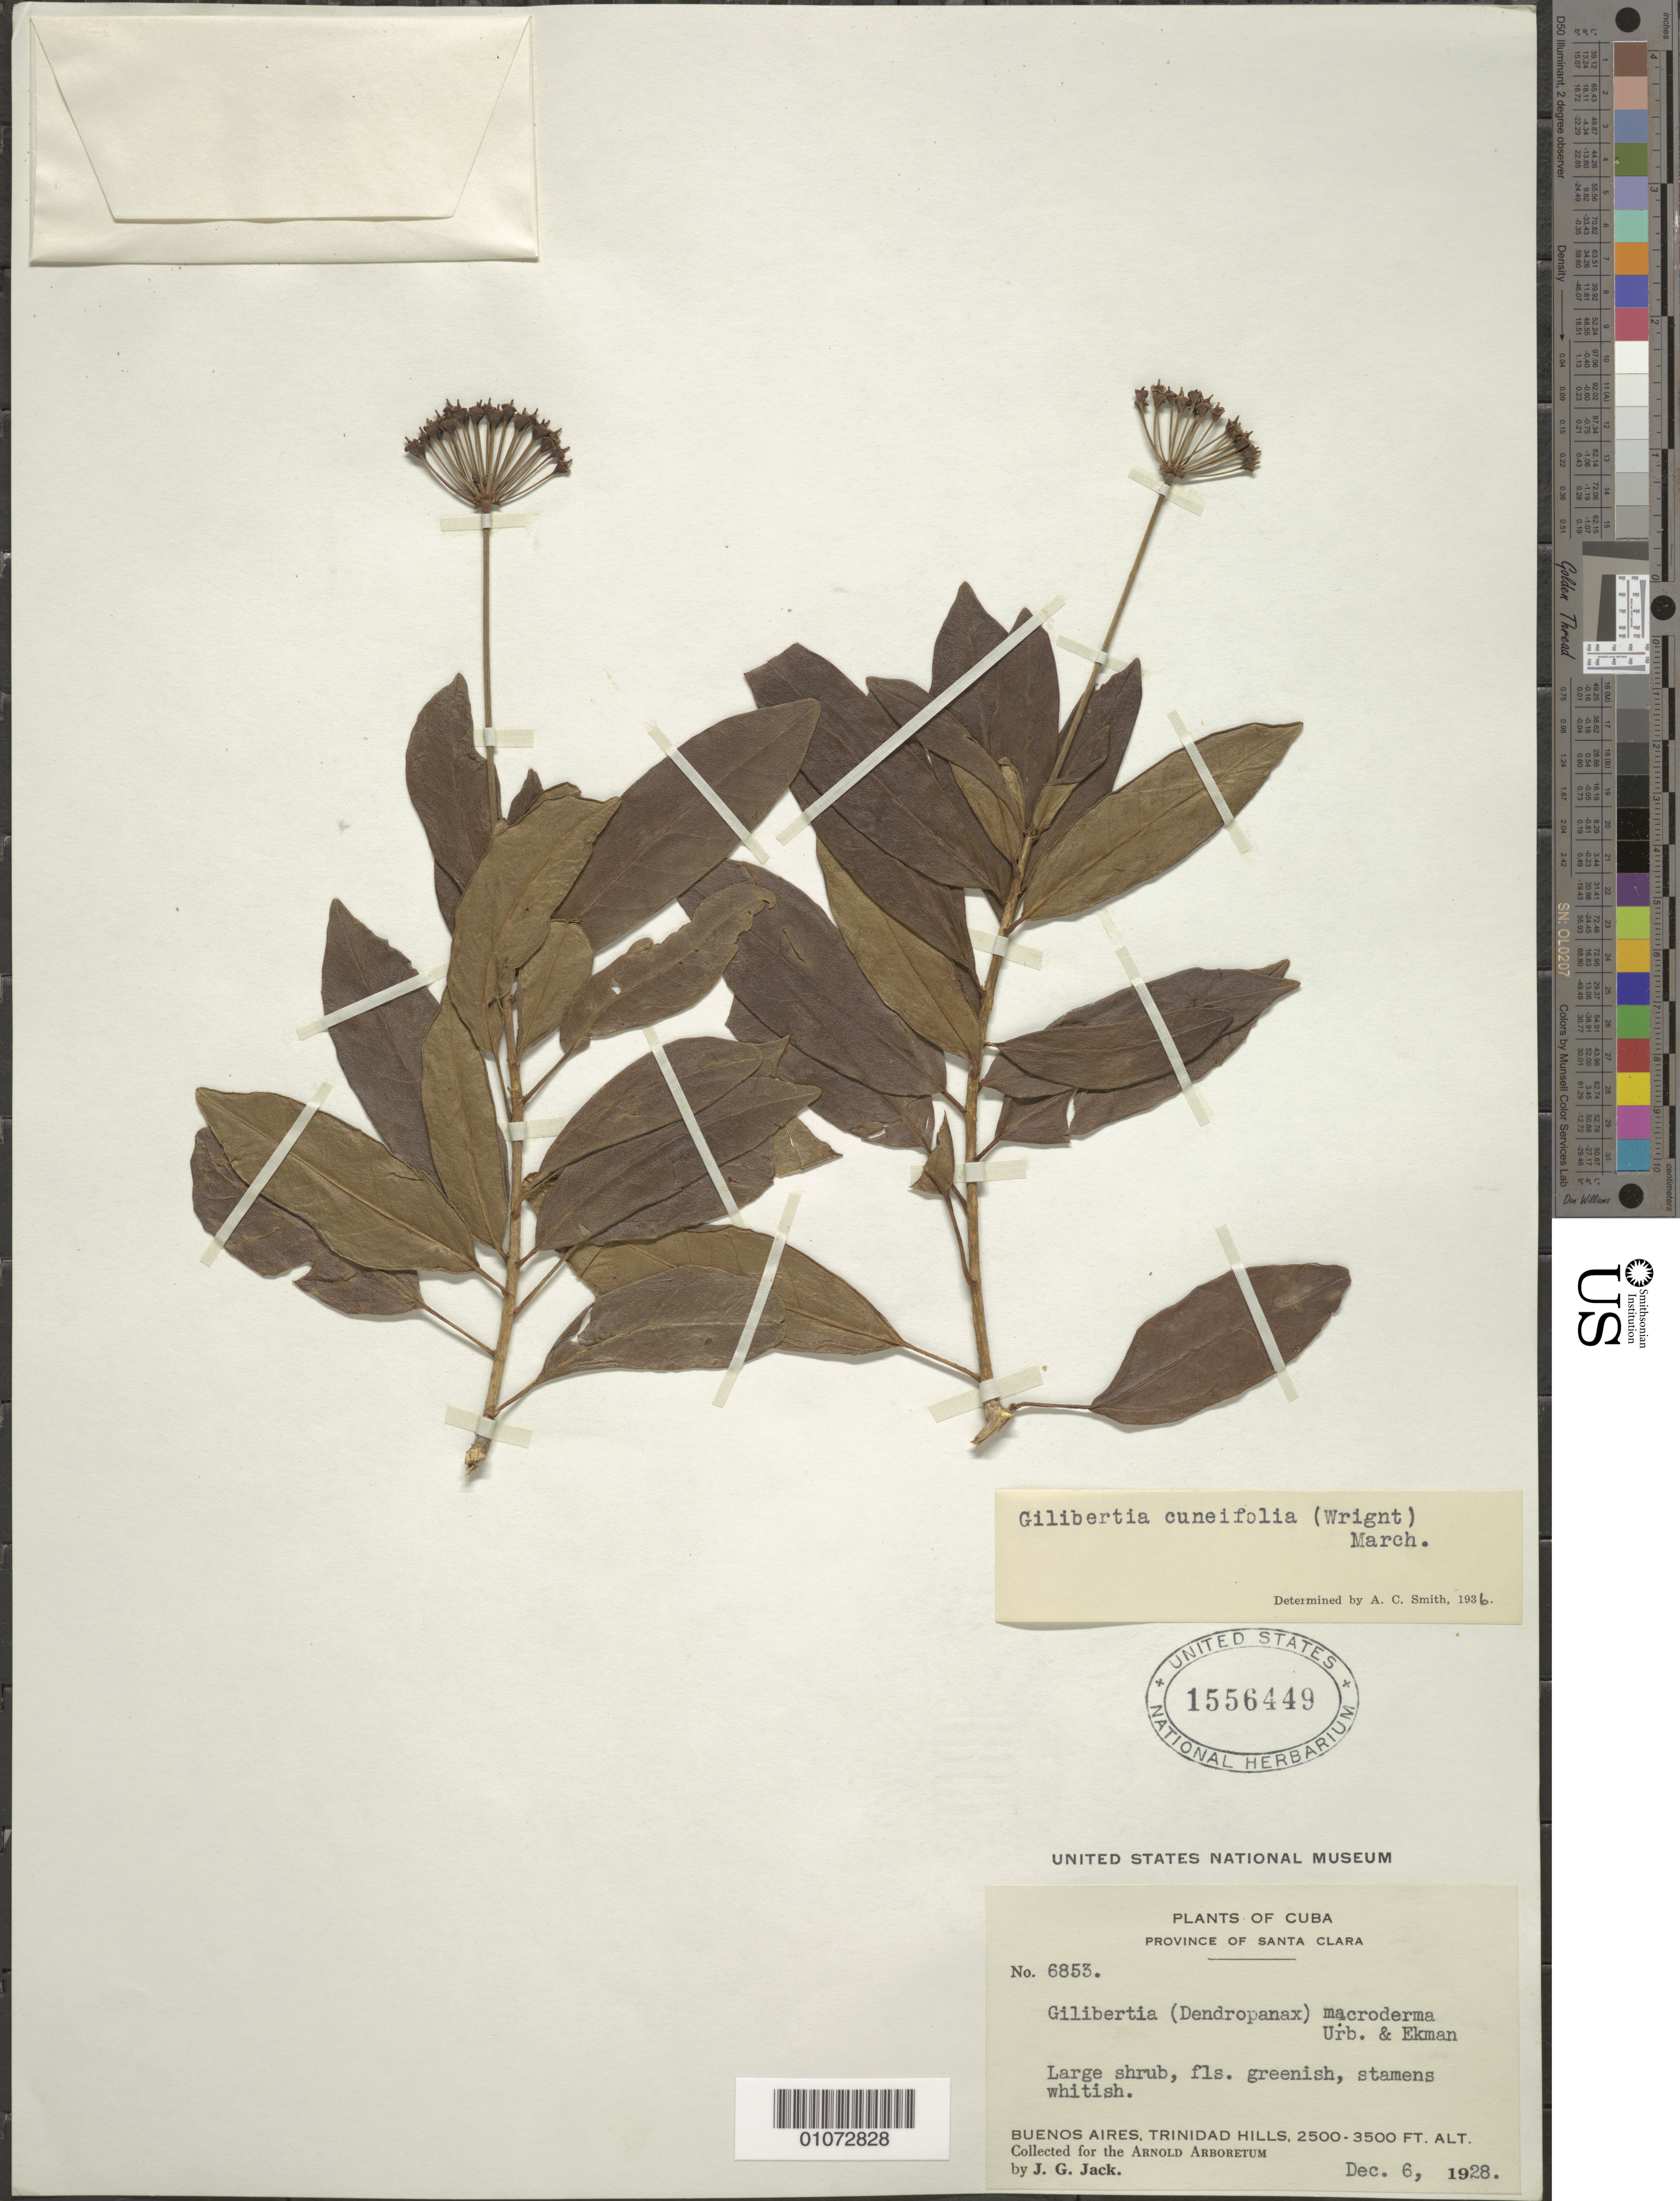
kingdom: Plantae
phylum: Tracheophyta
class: Magnoliopsida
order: Apiales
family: Araliaceae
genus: Dendropanax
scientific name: Dendropanax cuneifolius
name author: (C. Wright ex Griseb.) Seem.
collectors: J. G. Jack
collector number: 6853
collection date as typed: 06 Dec 1928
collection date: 1928-12-06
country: Cuba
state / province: Villa Clara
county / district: Santa Clara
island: Cuba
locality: Buenos Aires, Trinidad Hills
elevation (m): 762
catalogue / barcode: US 1556449